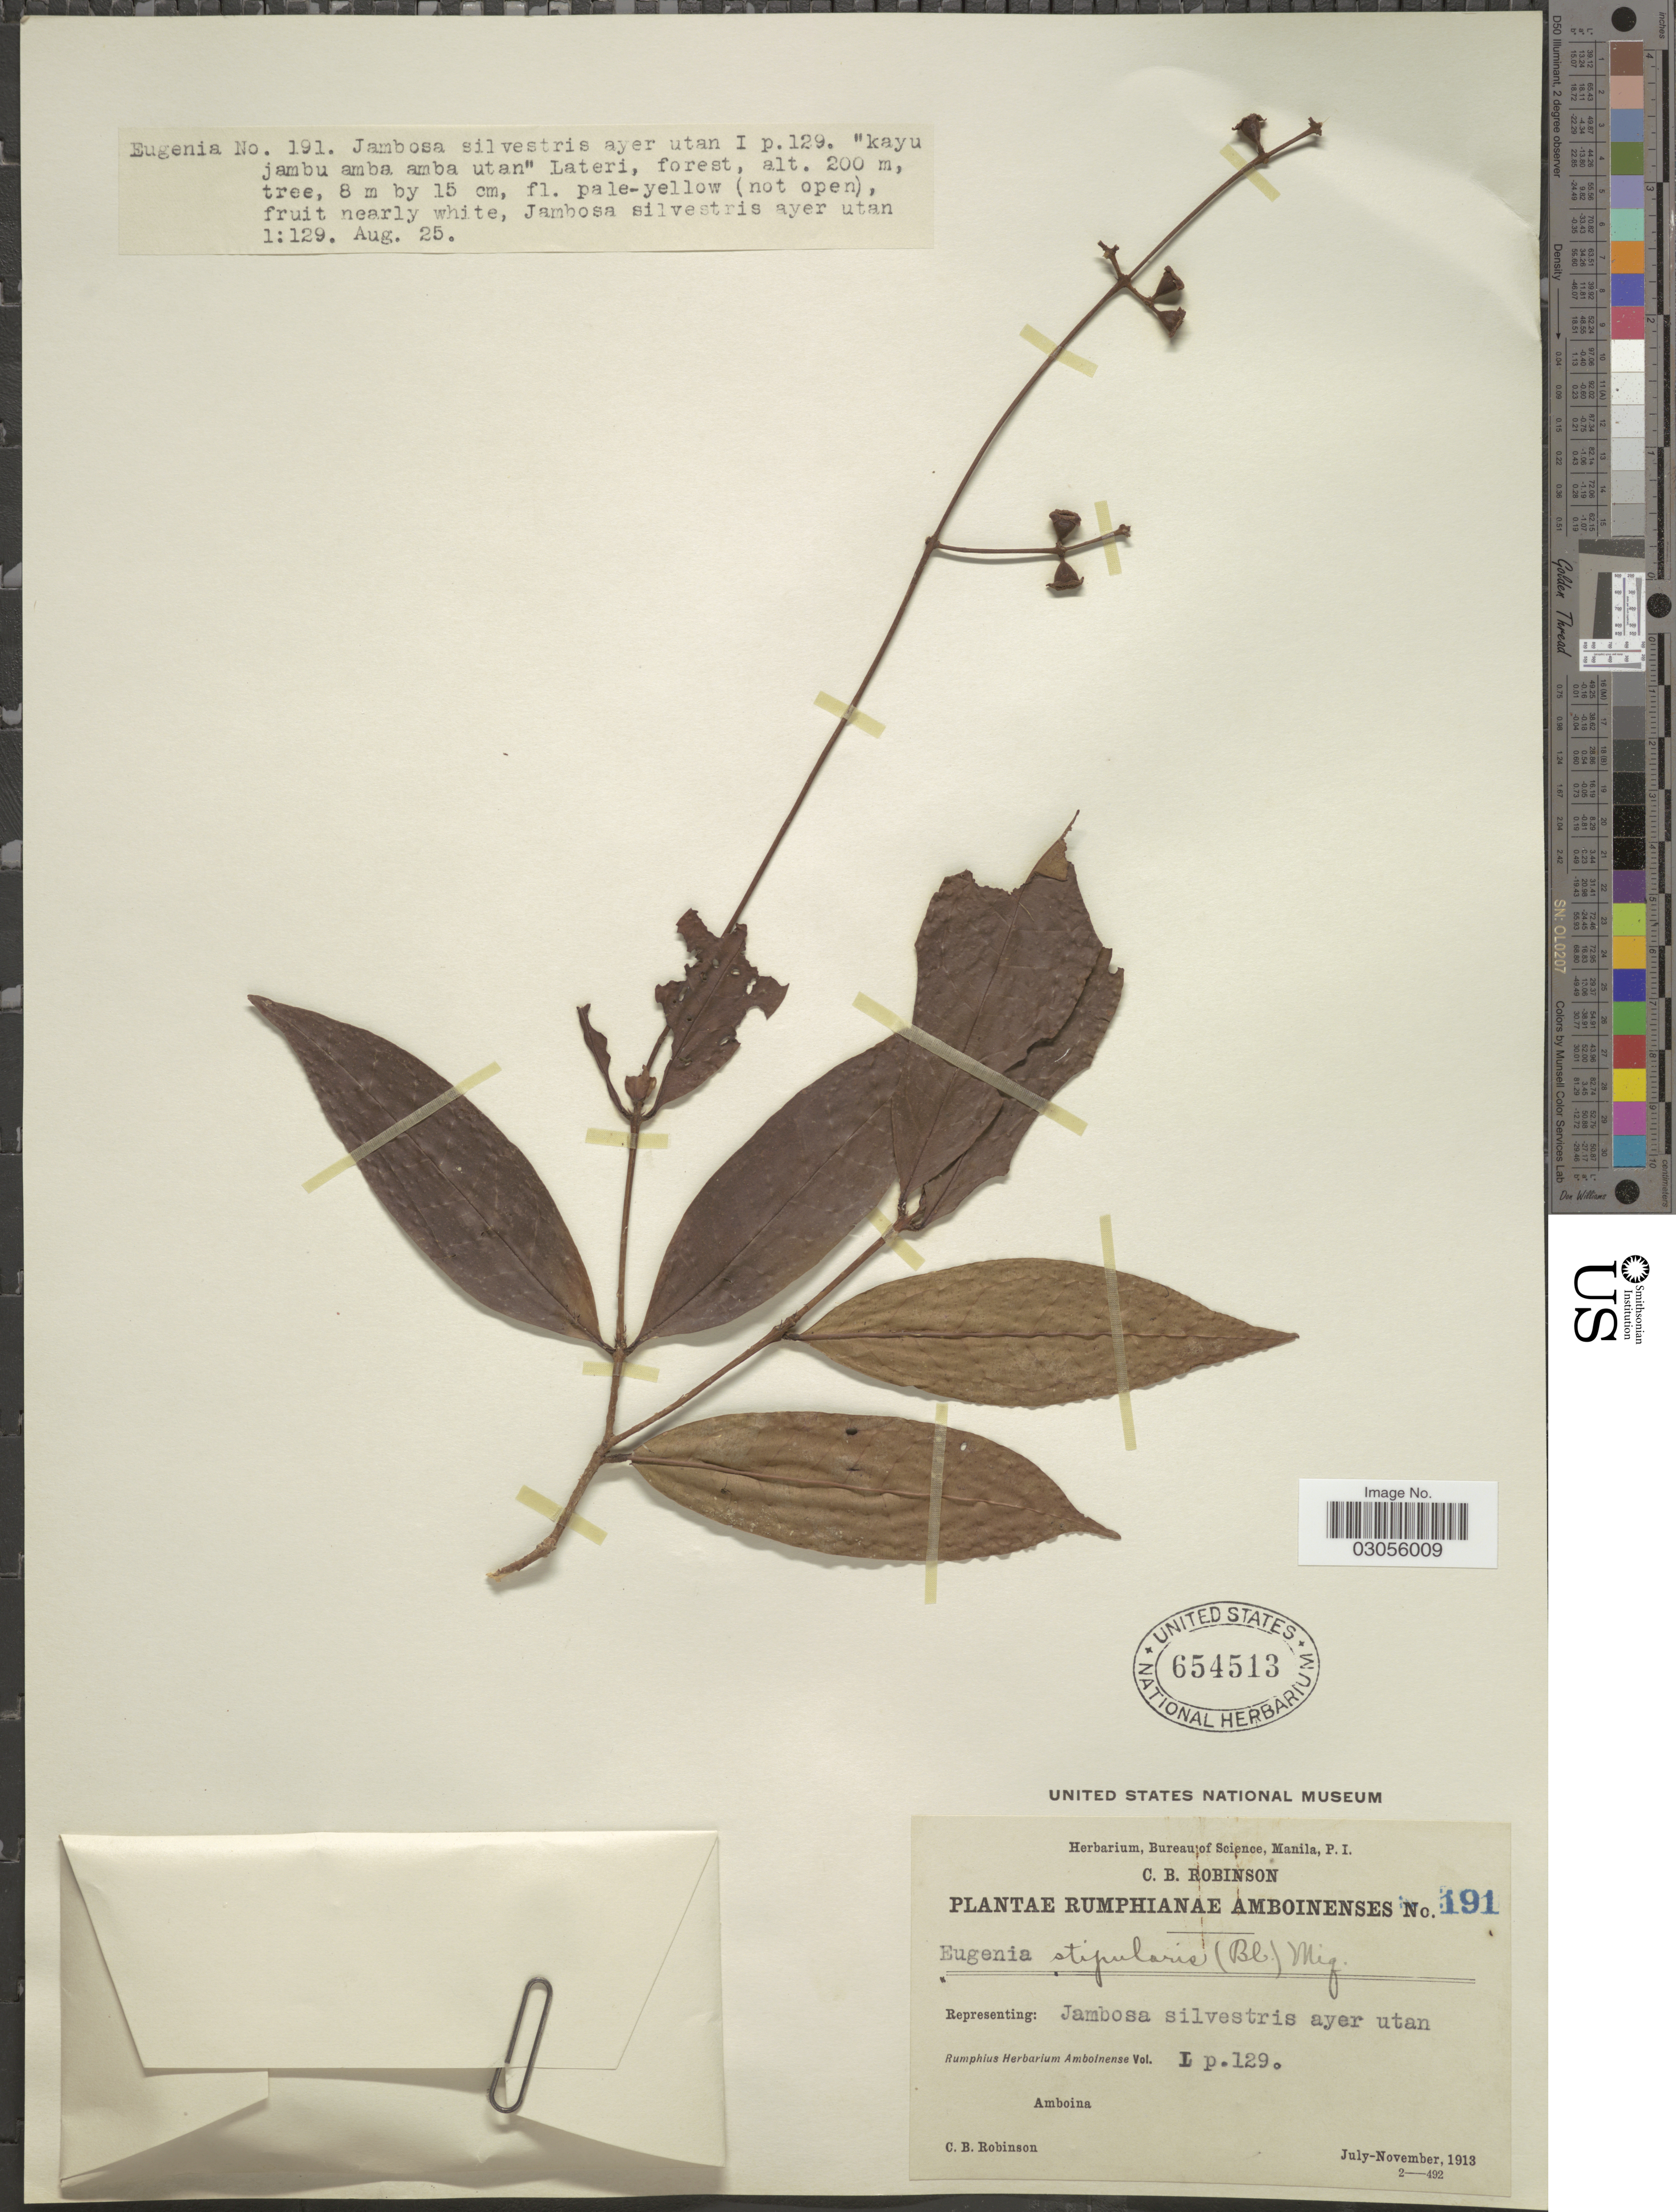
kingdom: Plantae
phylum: Tracheophyta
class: Magnoliopsida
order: Myrtales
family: Myrtaceae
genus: Syzygium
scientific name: Syzygium stipulare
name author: (Blume) Craven & T.G. Hartley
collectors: C. Robinson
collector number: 191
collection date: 1913-08-25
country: Indonesia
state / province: Maluku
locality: Amboina.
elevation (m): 200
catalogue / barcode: US 654513